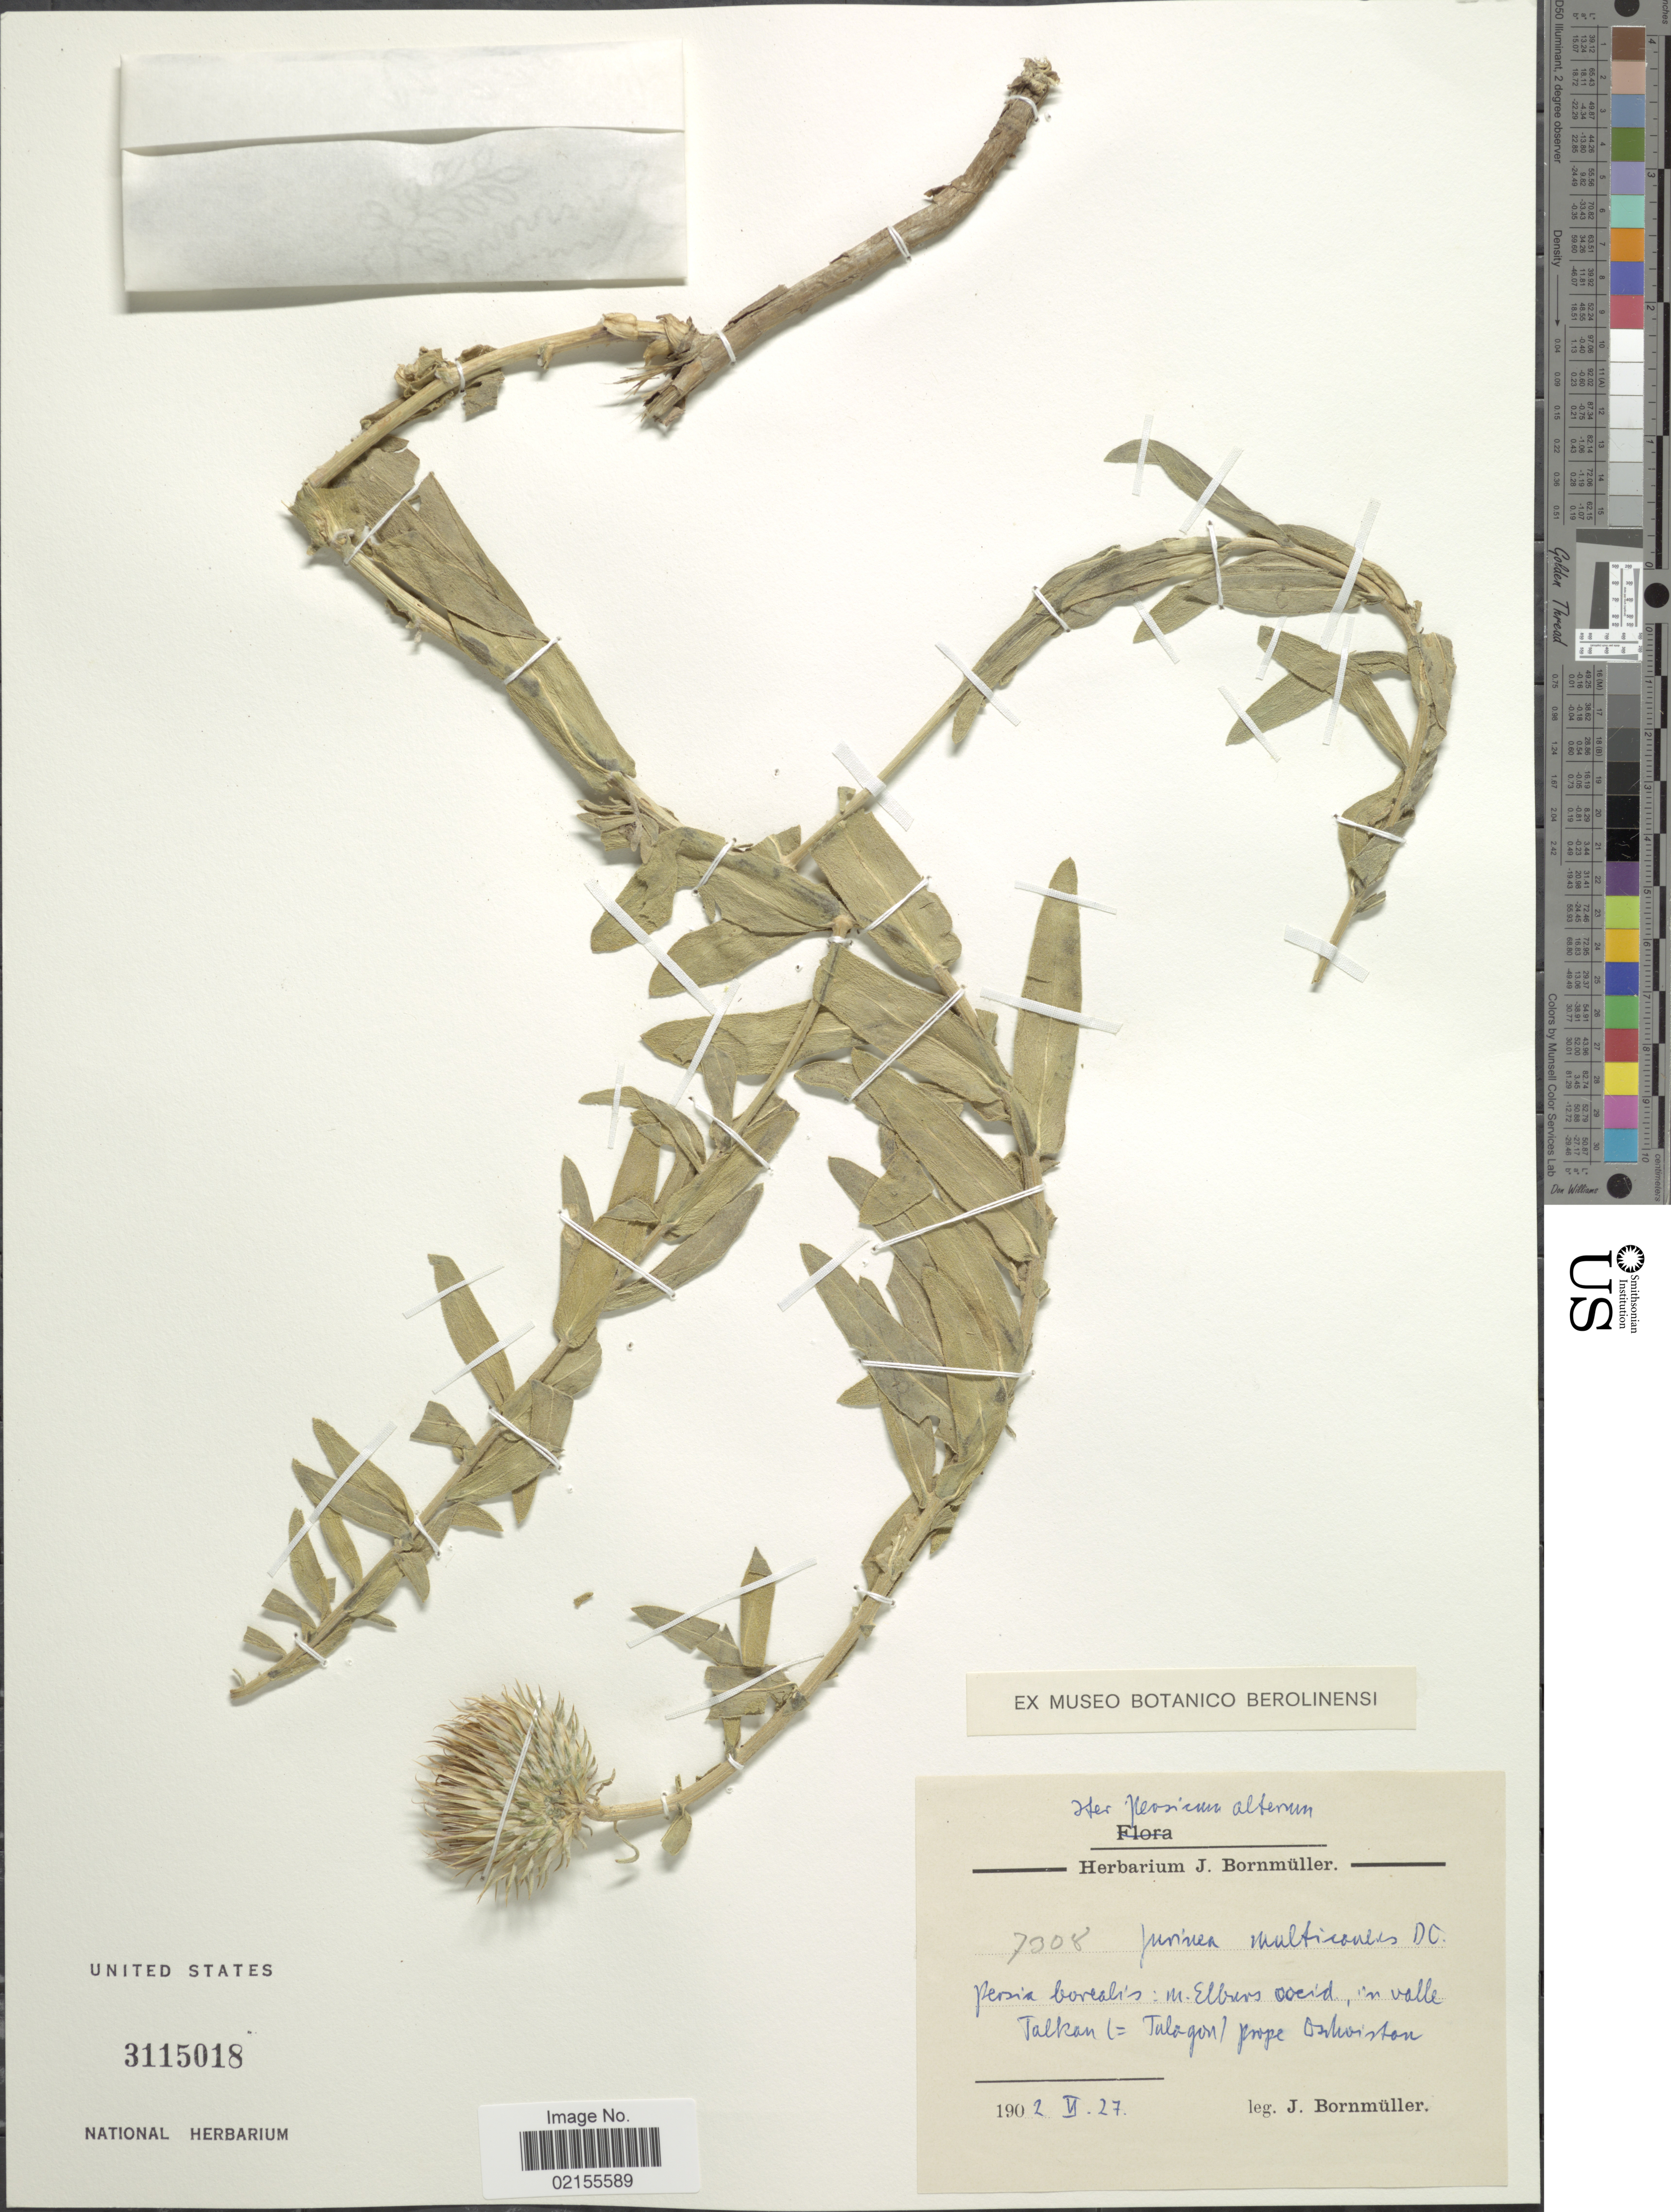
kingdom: Plantae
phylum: Tracheophyta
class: Magnoliopsida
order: Asterales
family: Asteraceae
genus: Jurinea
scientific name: Jurinea multicaulis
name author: DC.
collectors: J. Bornmüller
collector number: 7308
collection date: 1902-06-27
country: Iran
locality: Persia borealis: m Elbers occid, in valle Talkan (=Tulagon) prope [illegible text]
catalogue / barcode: US 3115018